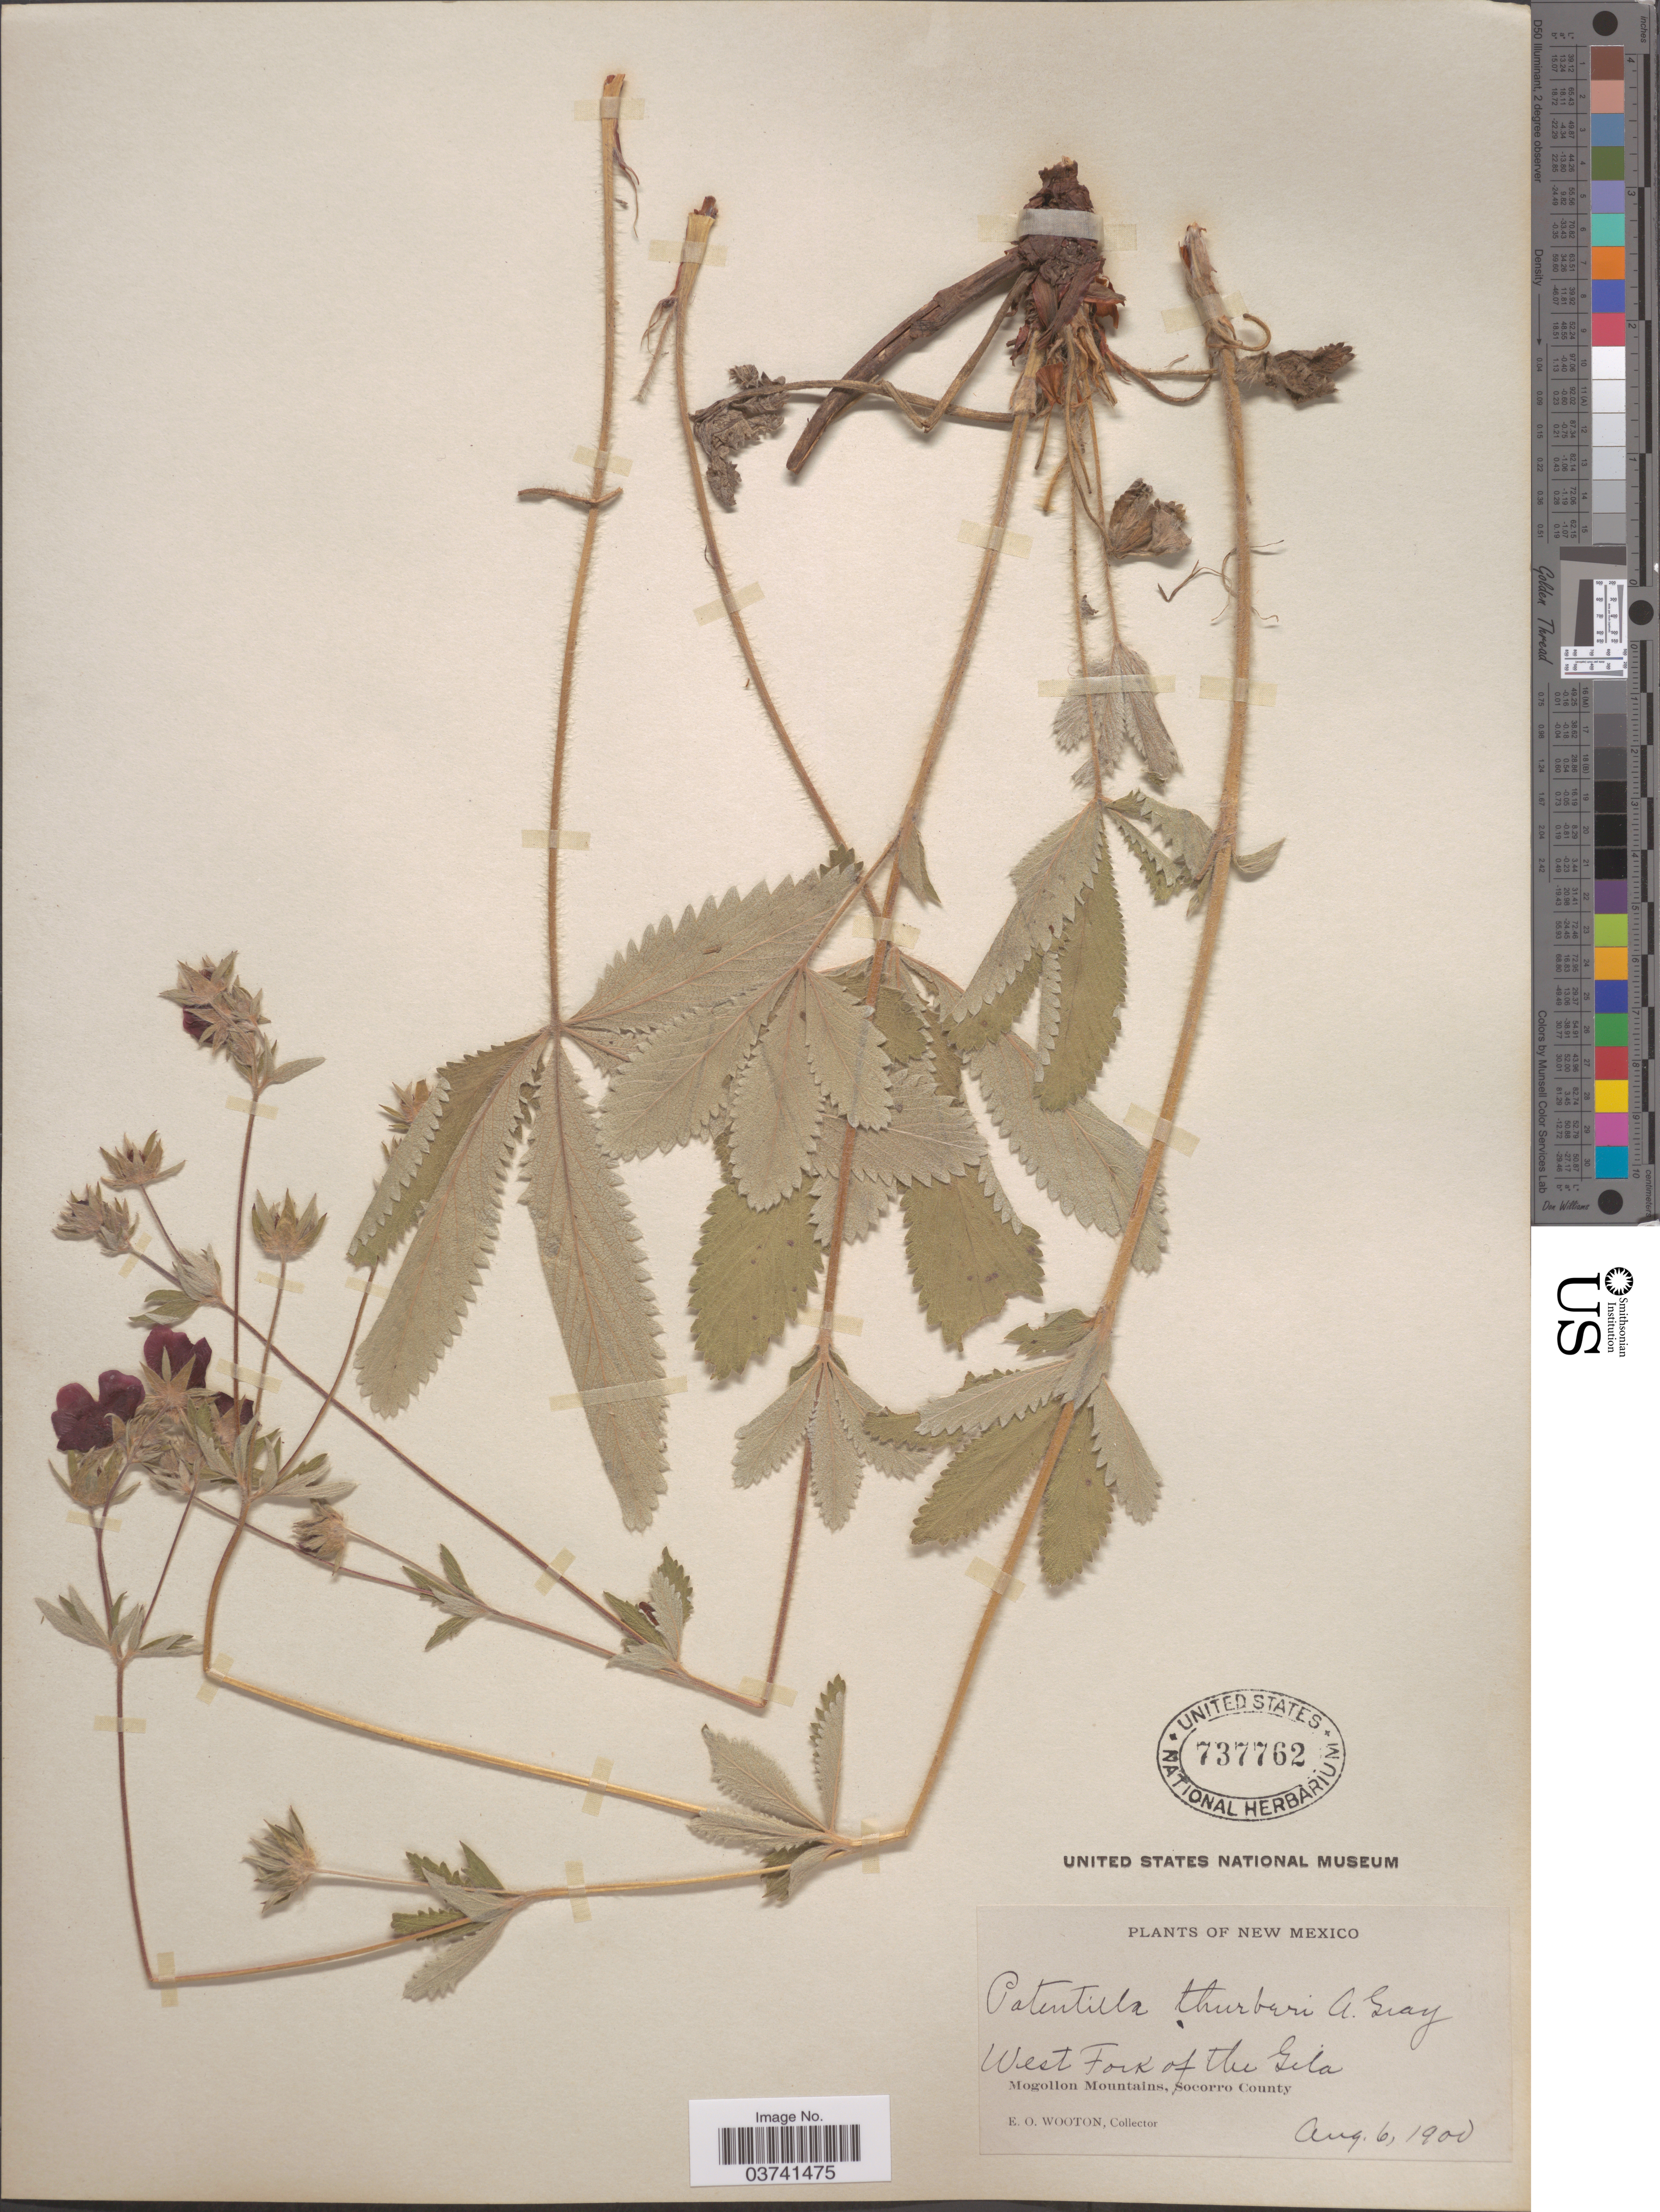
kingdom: Plantae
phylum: Tracheophyta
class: Magnoliopsida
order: Rosales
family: Rosaceae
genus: Potentilla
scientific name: Potentilla thurberi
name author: A. Gray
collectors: E. O. Wooton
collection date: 1900-08-06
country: United States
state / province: New Mexico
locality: West Fork of the Gila. Mogollon Mountains, Socorro County.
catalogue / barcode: US 737762